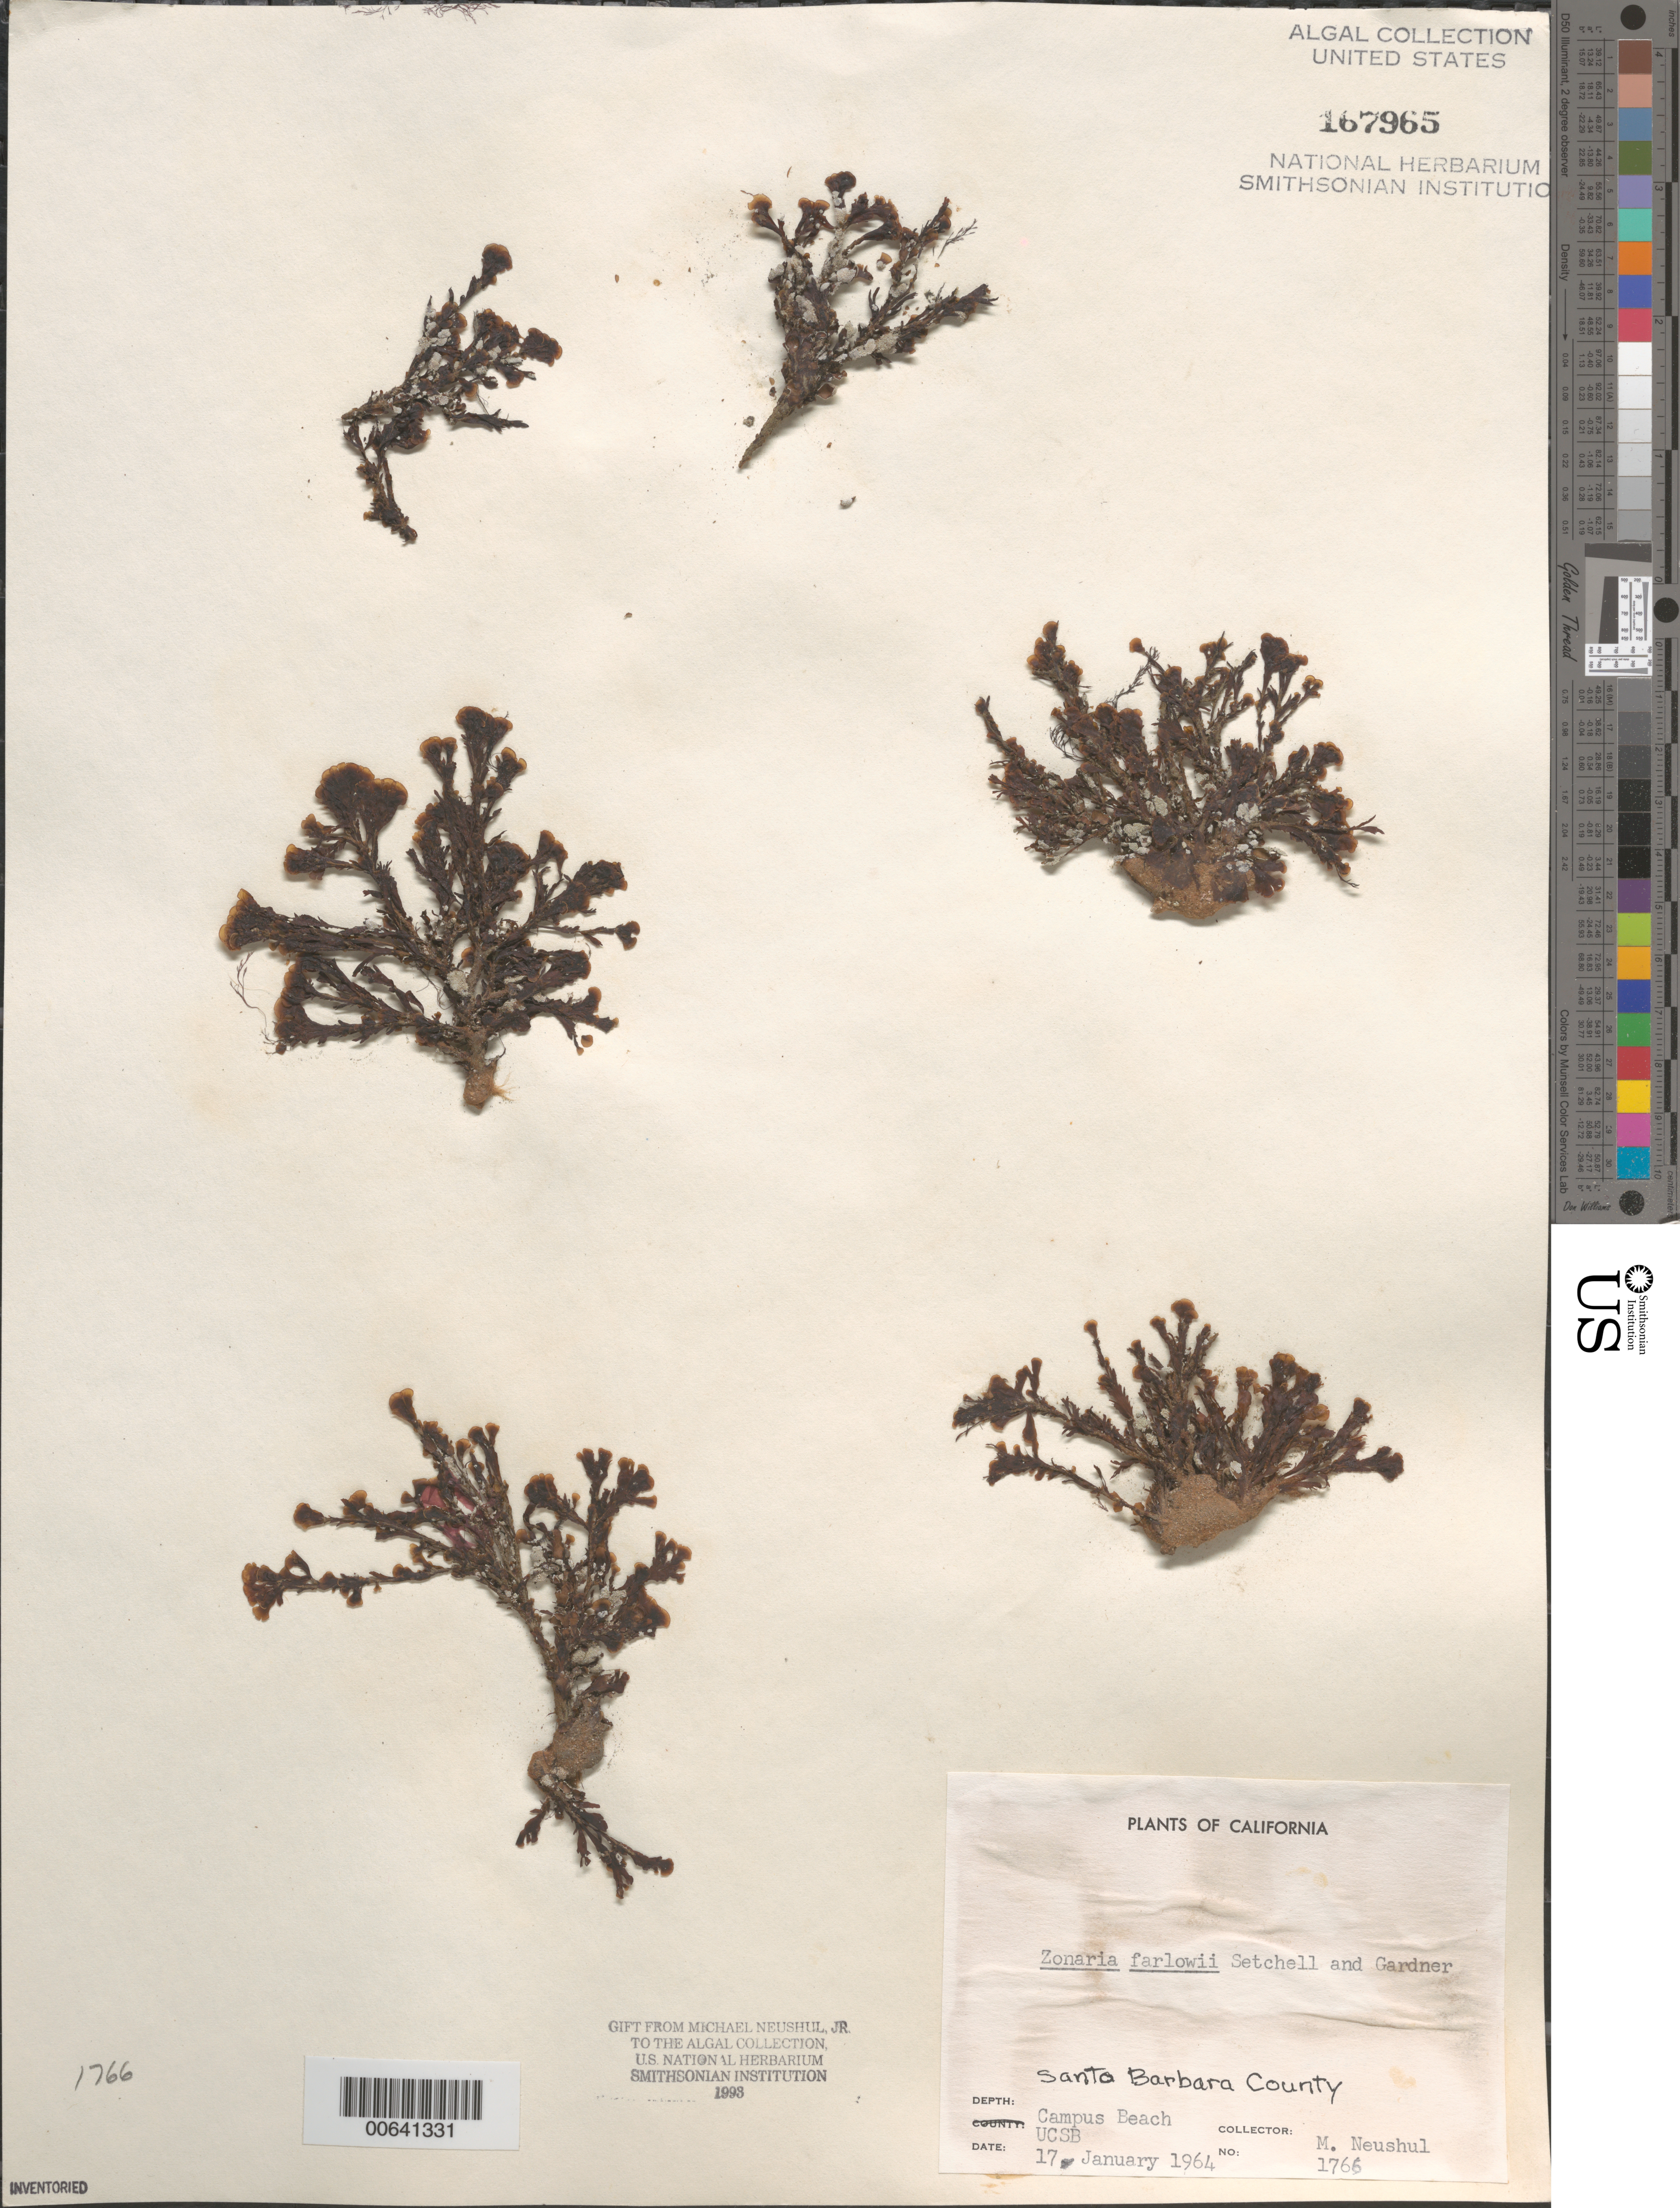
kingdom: Chromista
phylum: Ochrophyta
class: Phaeophyceae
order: Dictyotales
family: Dictyotaceae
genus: Zonaria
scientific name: Zonaria farlowii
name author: Setch. & N.L. Gardner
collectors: M. Neushul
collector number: Neushul 1766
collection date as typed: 17 Jan 1964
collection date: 1964-01-17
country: United States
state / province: California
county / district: Santa Barbara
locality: Campus Beach, University of California Santa Barbara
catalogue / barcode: US 167965